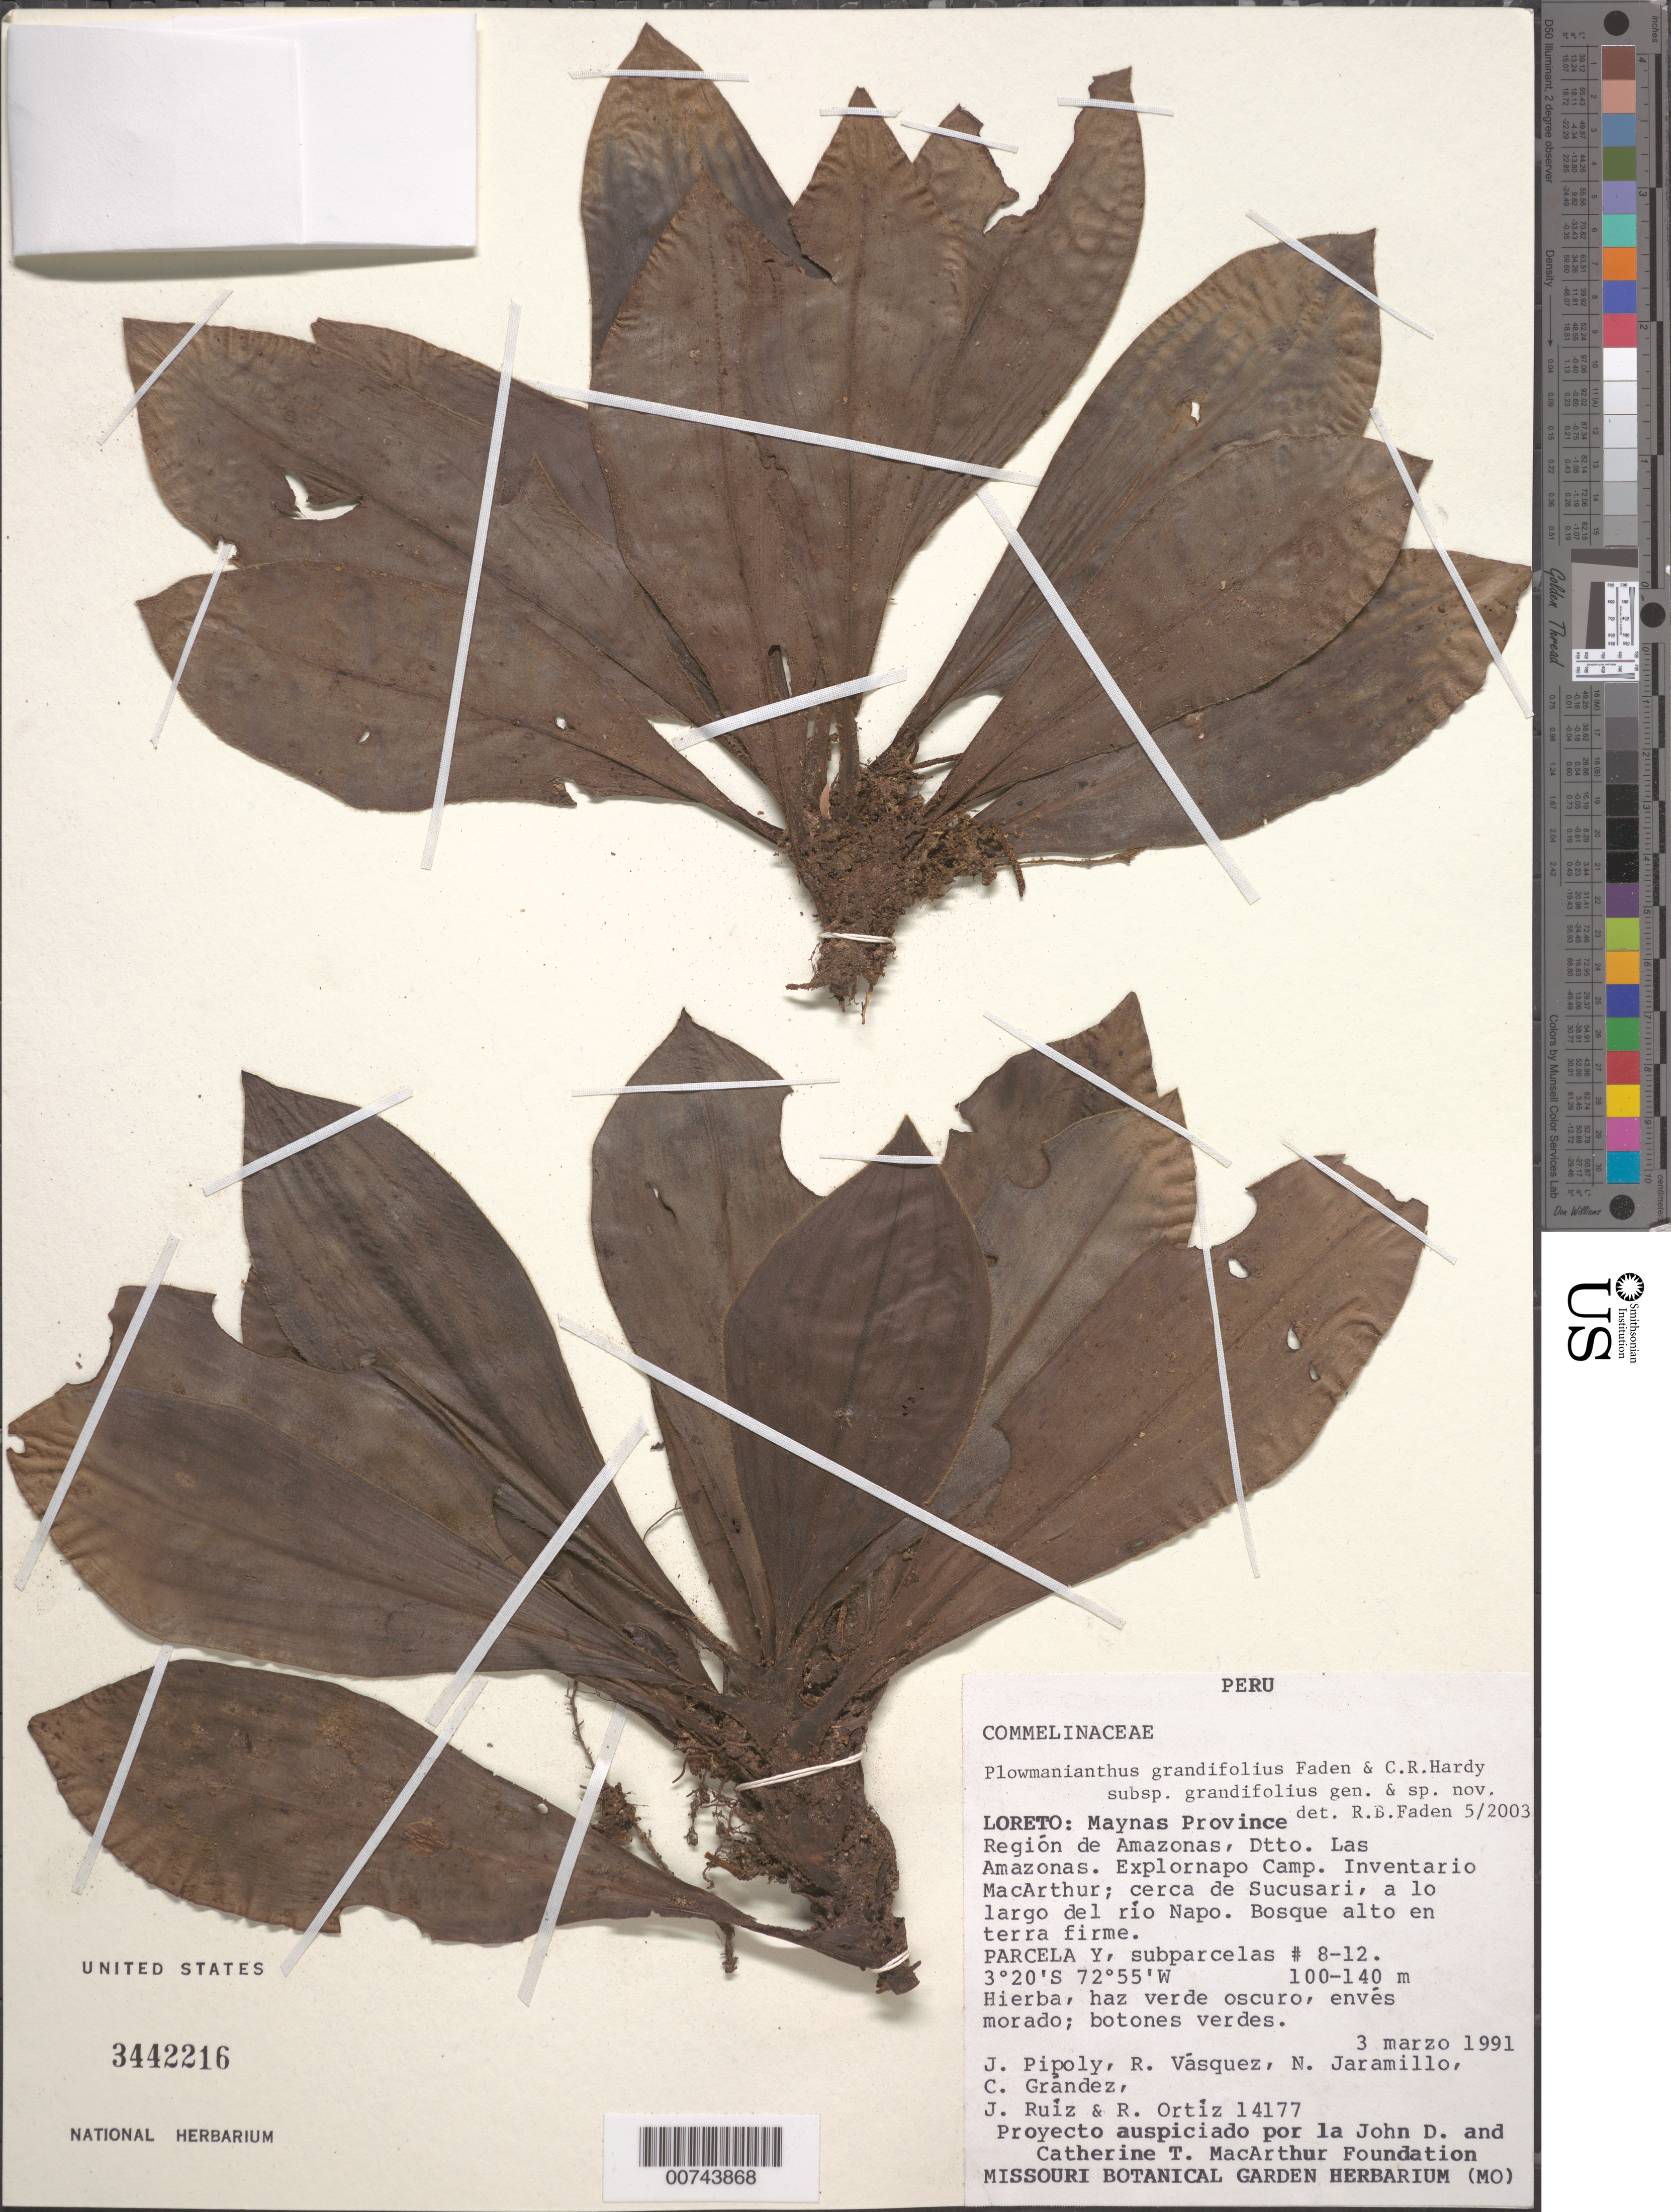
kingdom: Plantae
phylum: Tracheophyta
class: Liliopsida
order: Commelinales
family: Commelinaceae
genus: Plowmanianthus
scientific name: Plowmanianthus grandifolius subsp. grandifolius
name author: Faden & C.R. Hardy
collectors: J. J. Pipoly, R. Vásquez, N. Jaramillo, C. Grández, J. Ruiz & R. del C. Ortiz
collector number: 14177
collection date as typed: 03 Mar 1991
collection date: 1991-03-03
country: Peru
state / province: Loreto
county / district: Maynas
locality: Amazonas, Las Amazonas, Explornapo Camp. Inventario MacArthur.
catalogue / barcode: US 3442216